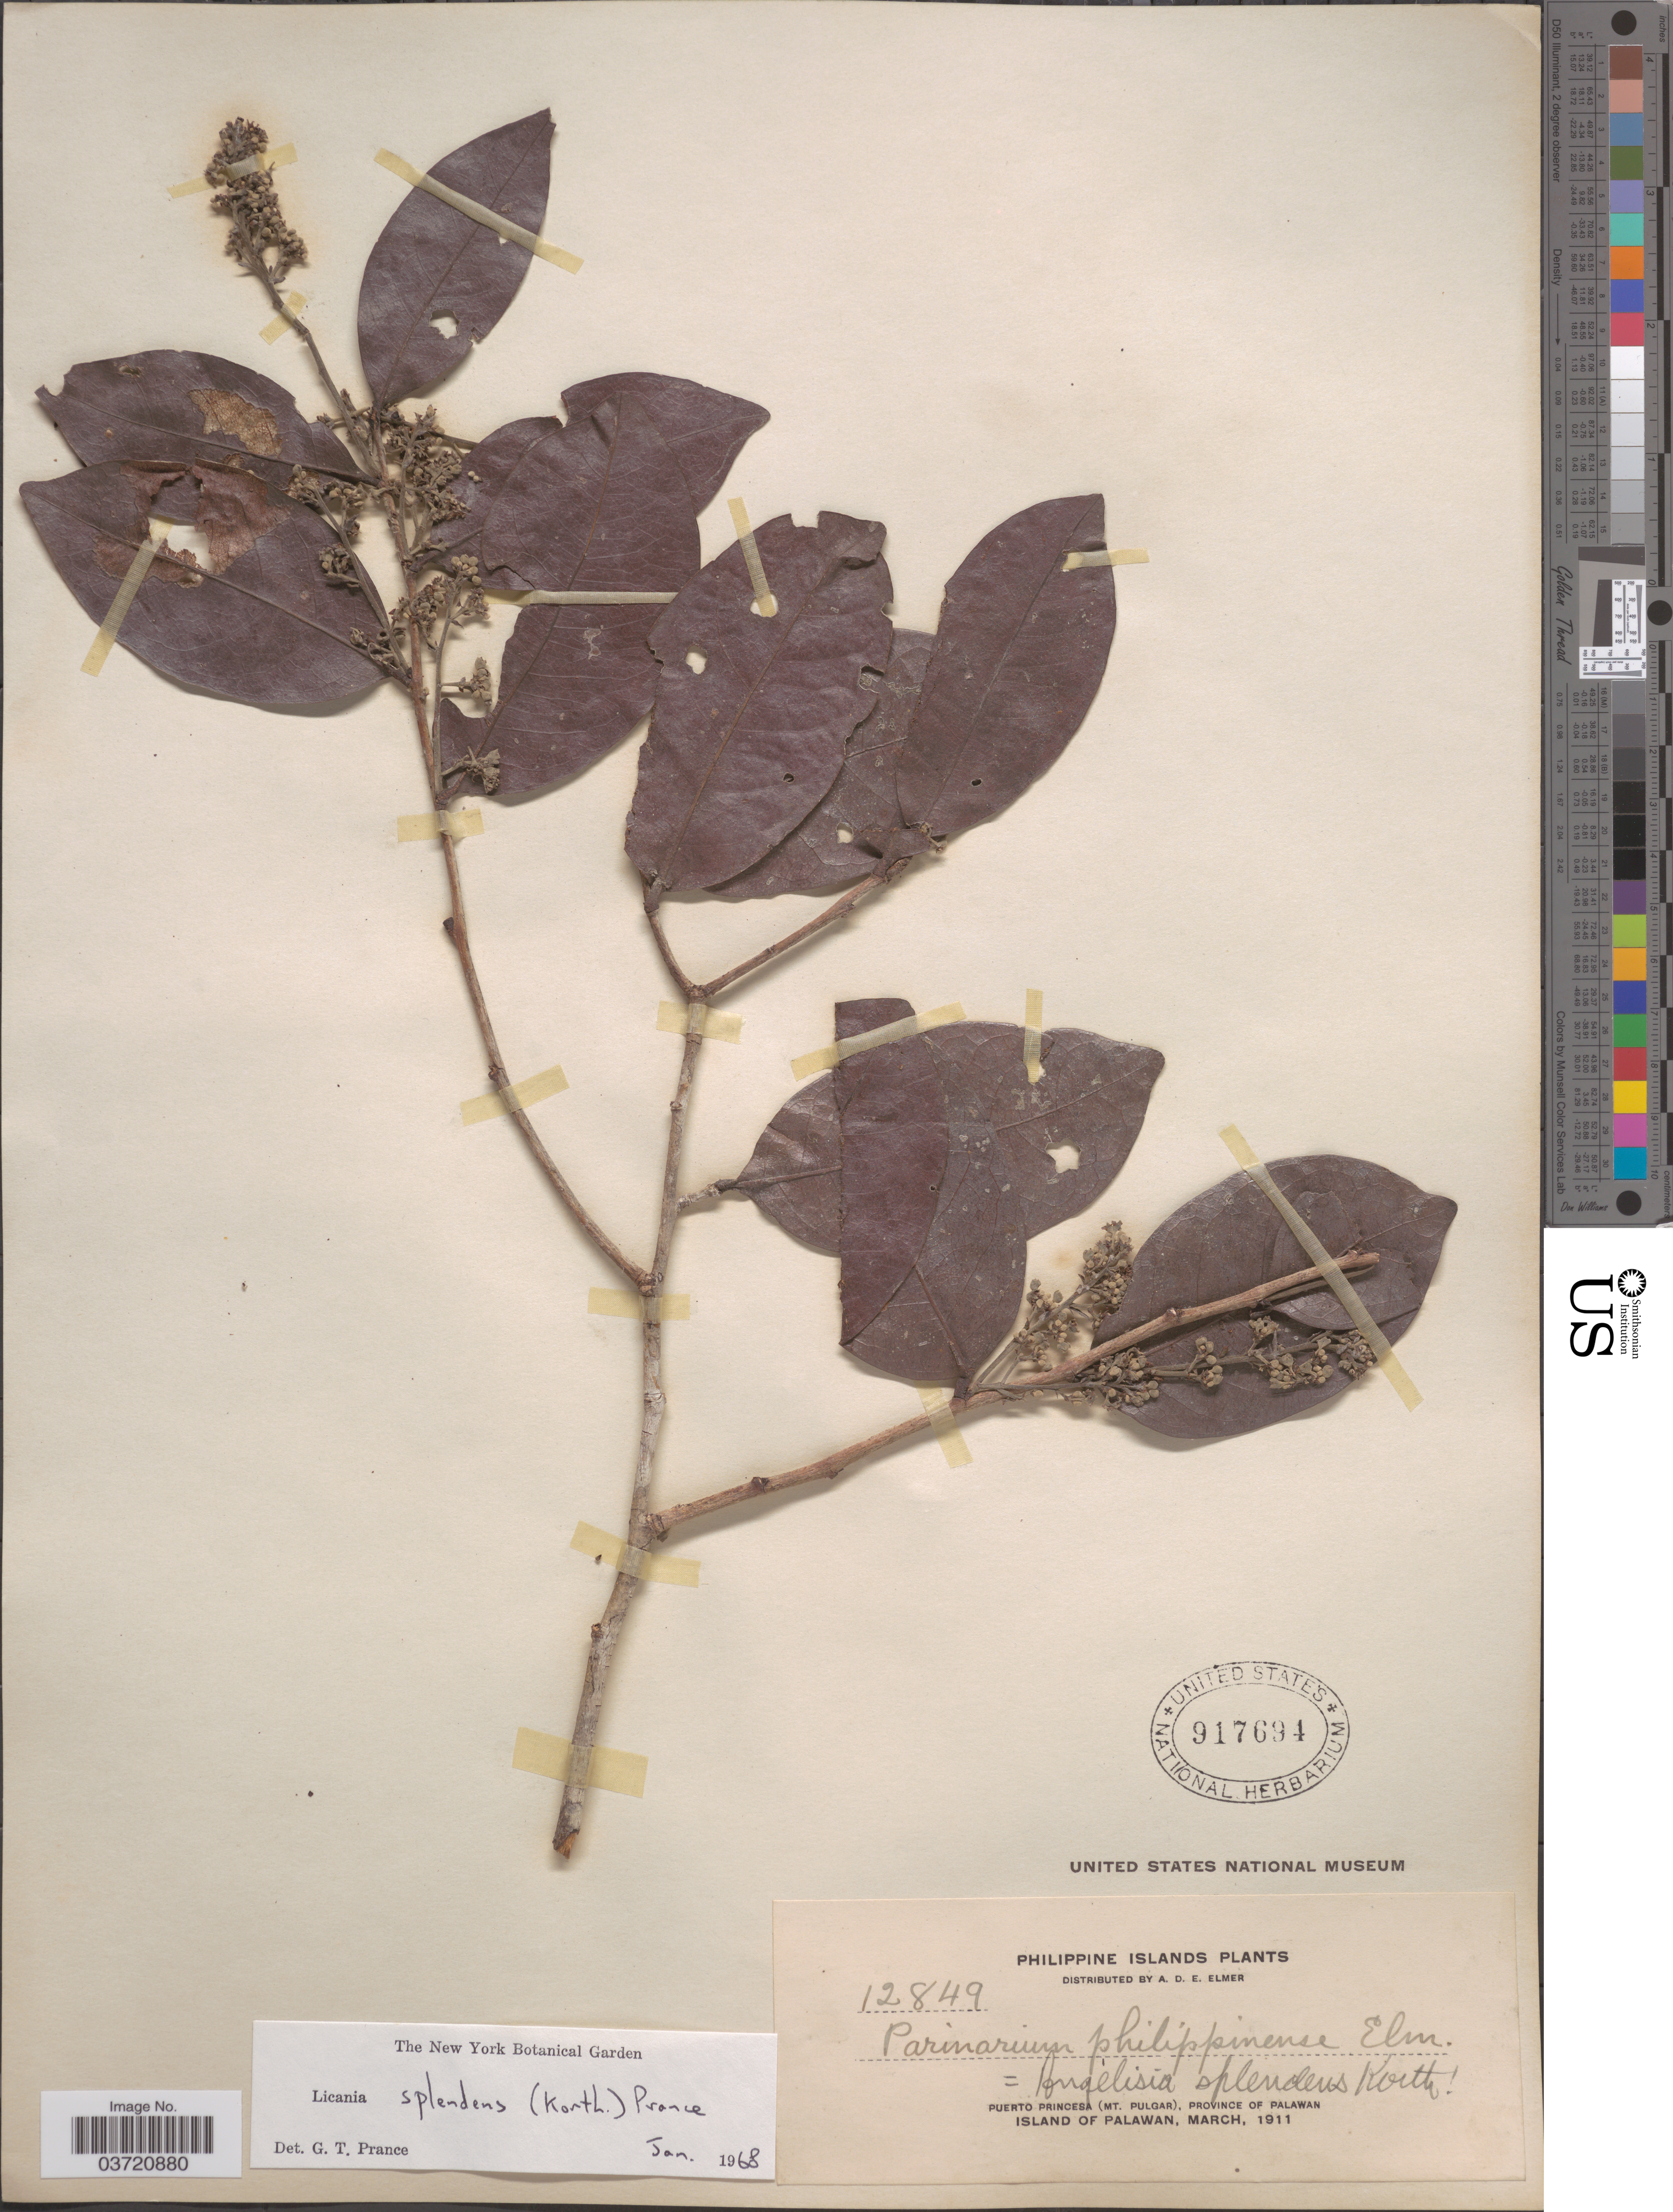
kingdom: Plantae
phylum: Tracheophyta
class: Magnoliopsida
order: Malpighiales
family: Chrysobalanaceae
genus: Licania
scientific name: Licania splendens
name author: (Korth.) Prance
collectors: A. D. E. Elmer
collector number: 12849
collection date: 1911-03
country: Philippines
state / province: Mimaropa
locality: Puerto Princesa (Mt. Pulgar), Province of Palawan. Island of Palawan.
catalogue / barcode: US 917694